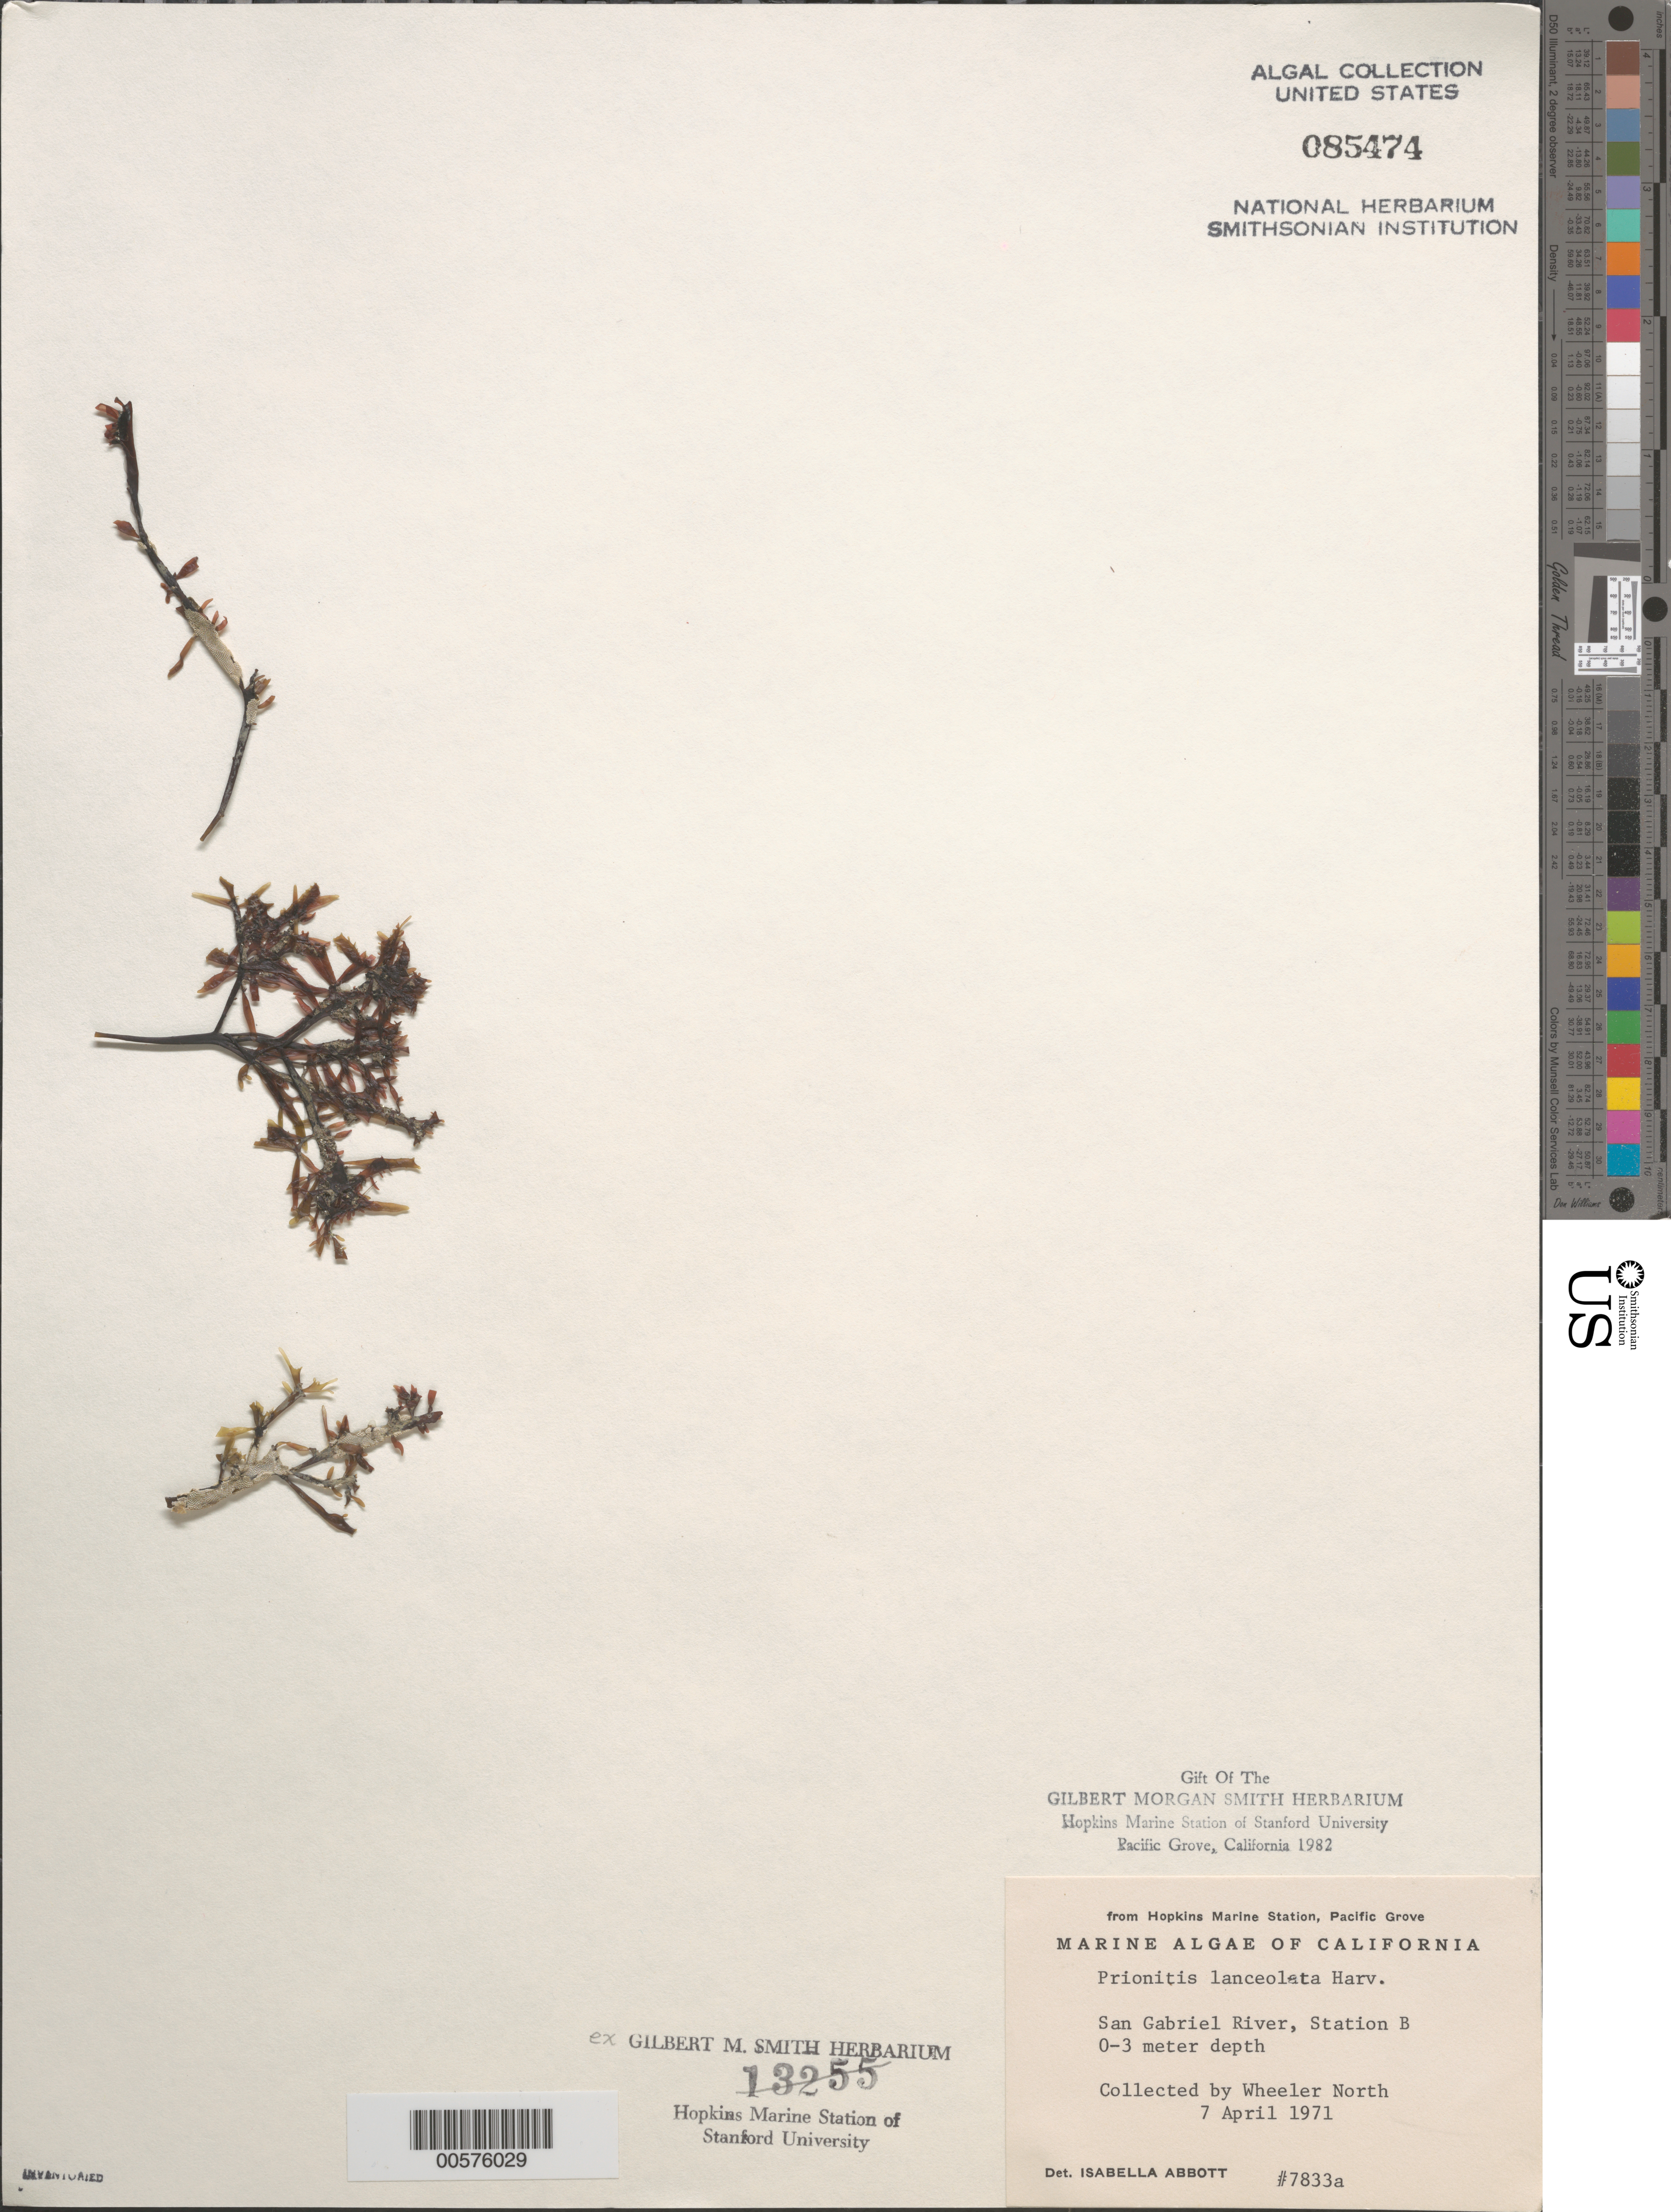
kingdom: Plantae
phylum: Rhodophyta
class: Florideophyceae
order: Cryptonemiales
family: Cryptonemiaceae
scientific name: Prionitis lanceolata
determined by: Abbott, Isabella A.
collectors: W. North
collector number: IAA 7833a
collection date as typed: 07 Apr 1971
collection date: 1971-04-07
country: United States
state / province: California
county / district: Los Angeles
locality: San Gabriel River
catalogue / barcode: US 85474